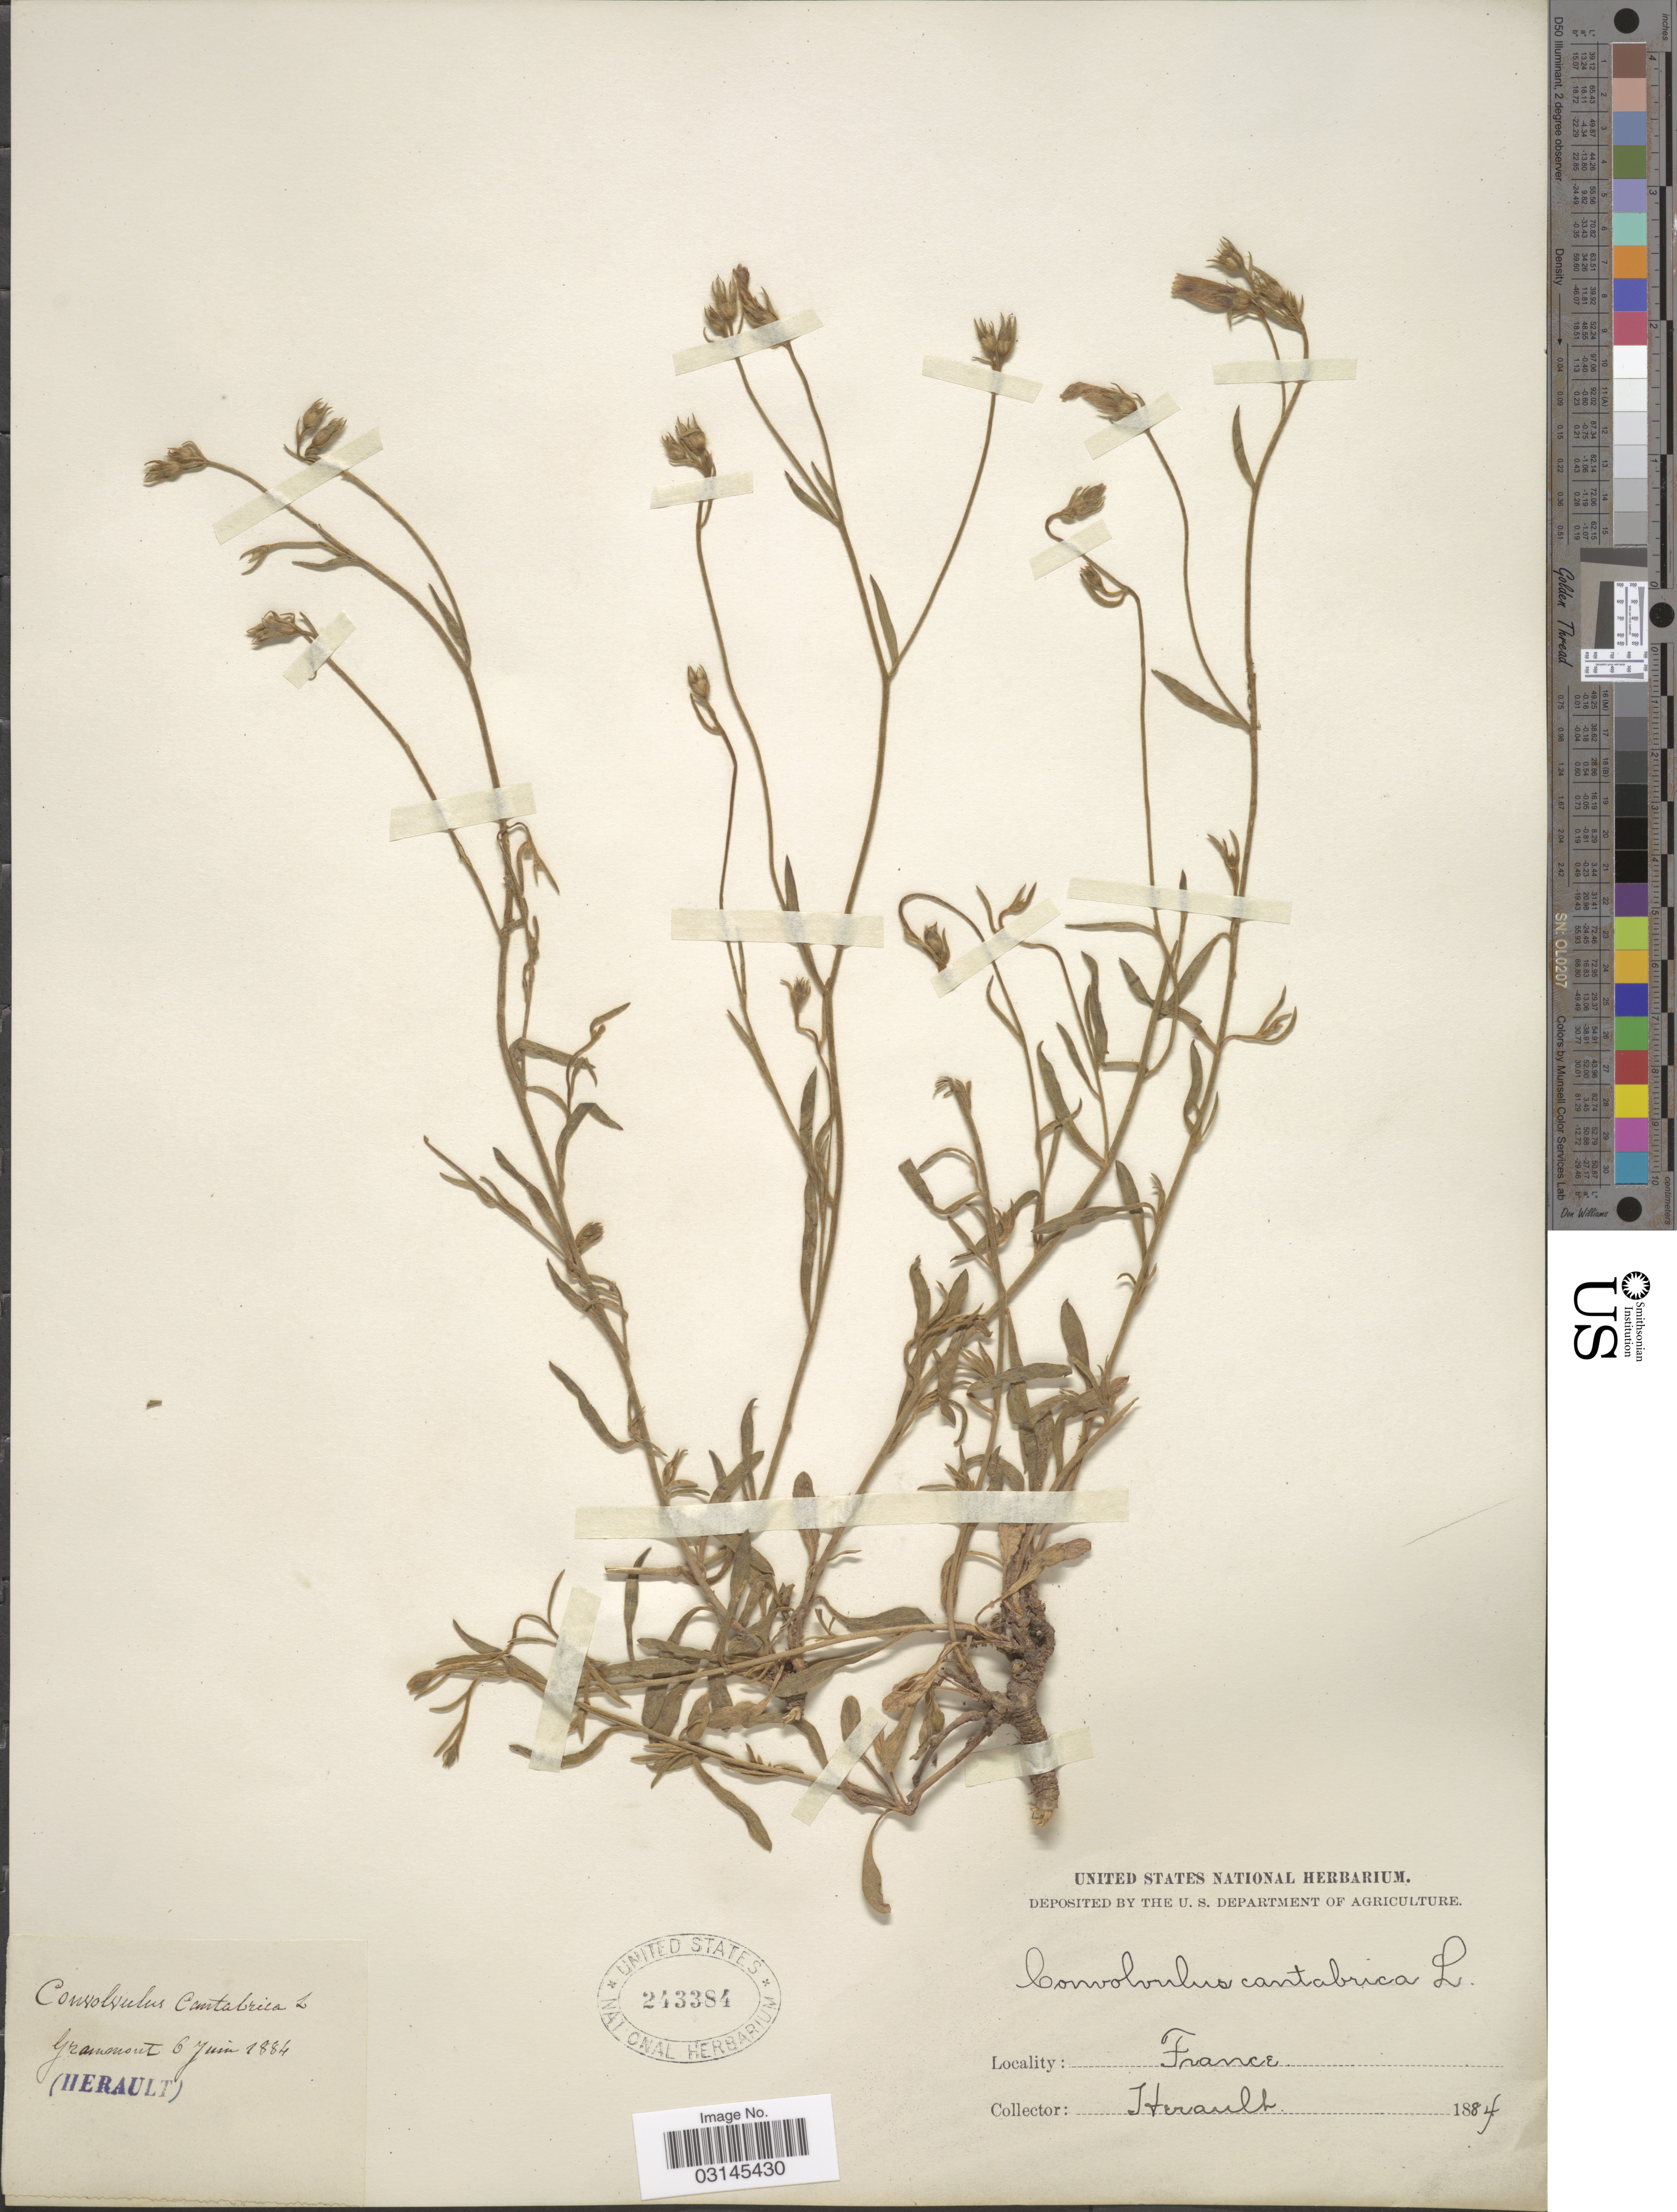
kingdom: Plantae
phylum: Tracheophyta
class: Magnoliopsida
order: Solanales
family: Convolvulaceae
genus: Convolvulus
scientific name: Convolvulus cantabrica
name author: L.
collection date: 1884-06-06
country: France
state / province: Occitanie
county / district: Hérault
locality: Grammont.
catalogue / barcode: US 243384